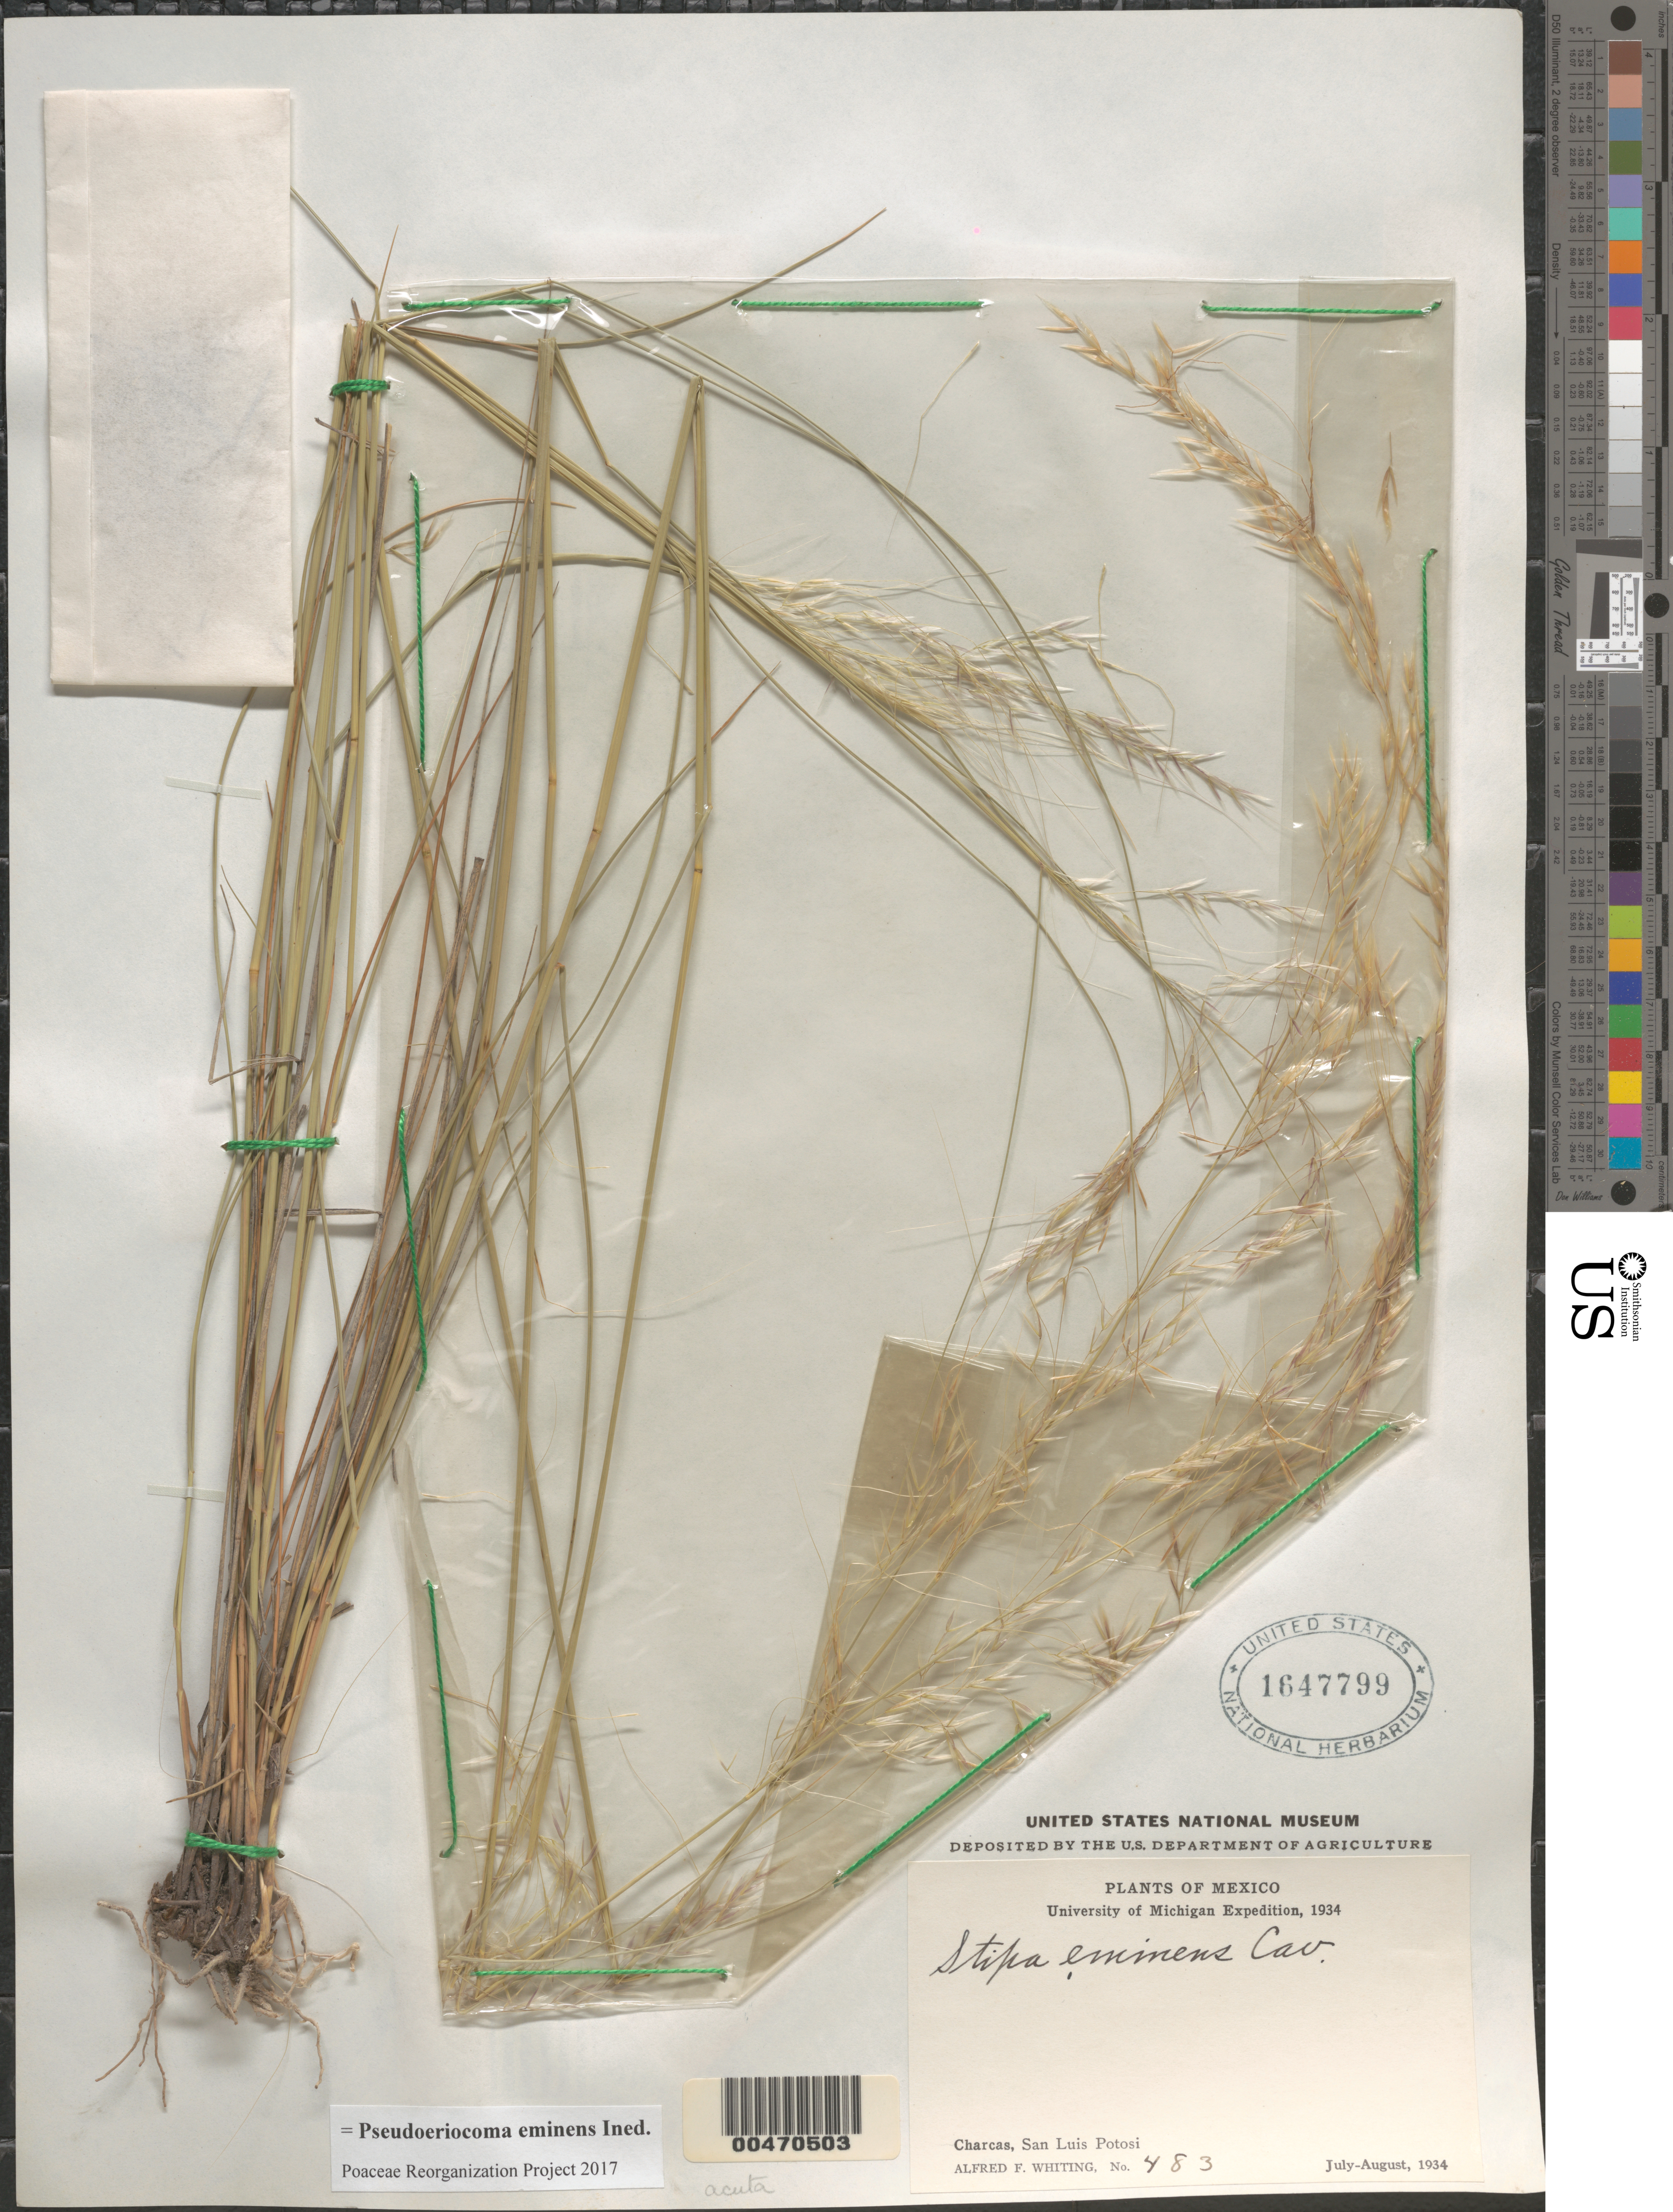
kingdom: Plantae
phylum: Tracheophyta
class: Liliopsida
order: Poales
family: Poaceae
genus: Pseudoeriocoma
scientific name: Pseudoeriocoma eminens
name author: (Cav.) Romasch.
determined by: Poaceae Reorganization Project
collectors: A. F. Whiting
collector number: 483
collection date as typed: Jul 1934 to Aug 1934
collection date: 1934-07/1934-08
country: Mexico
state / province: San Luis Potosi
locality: Charcas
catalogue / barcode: US 1647799